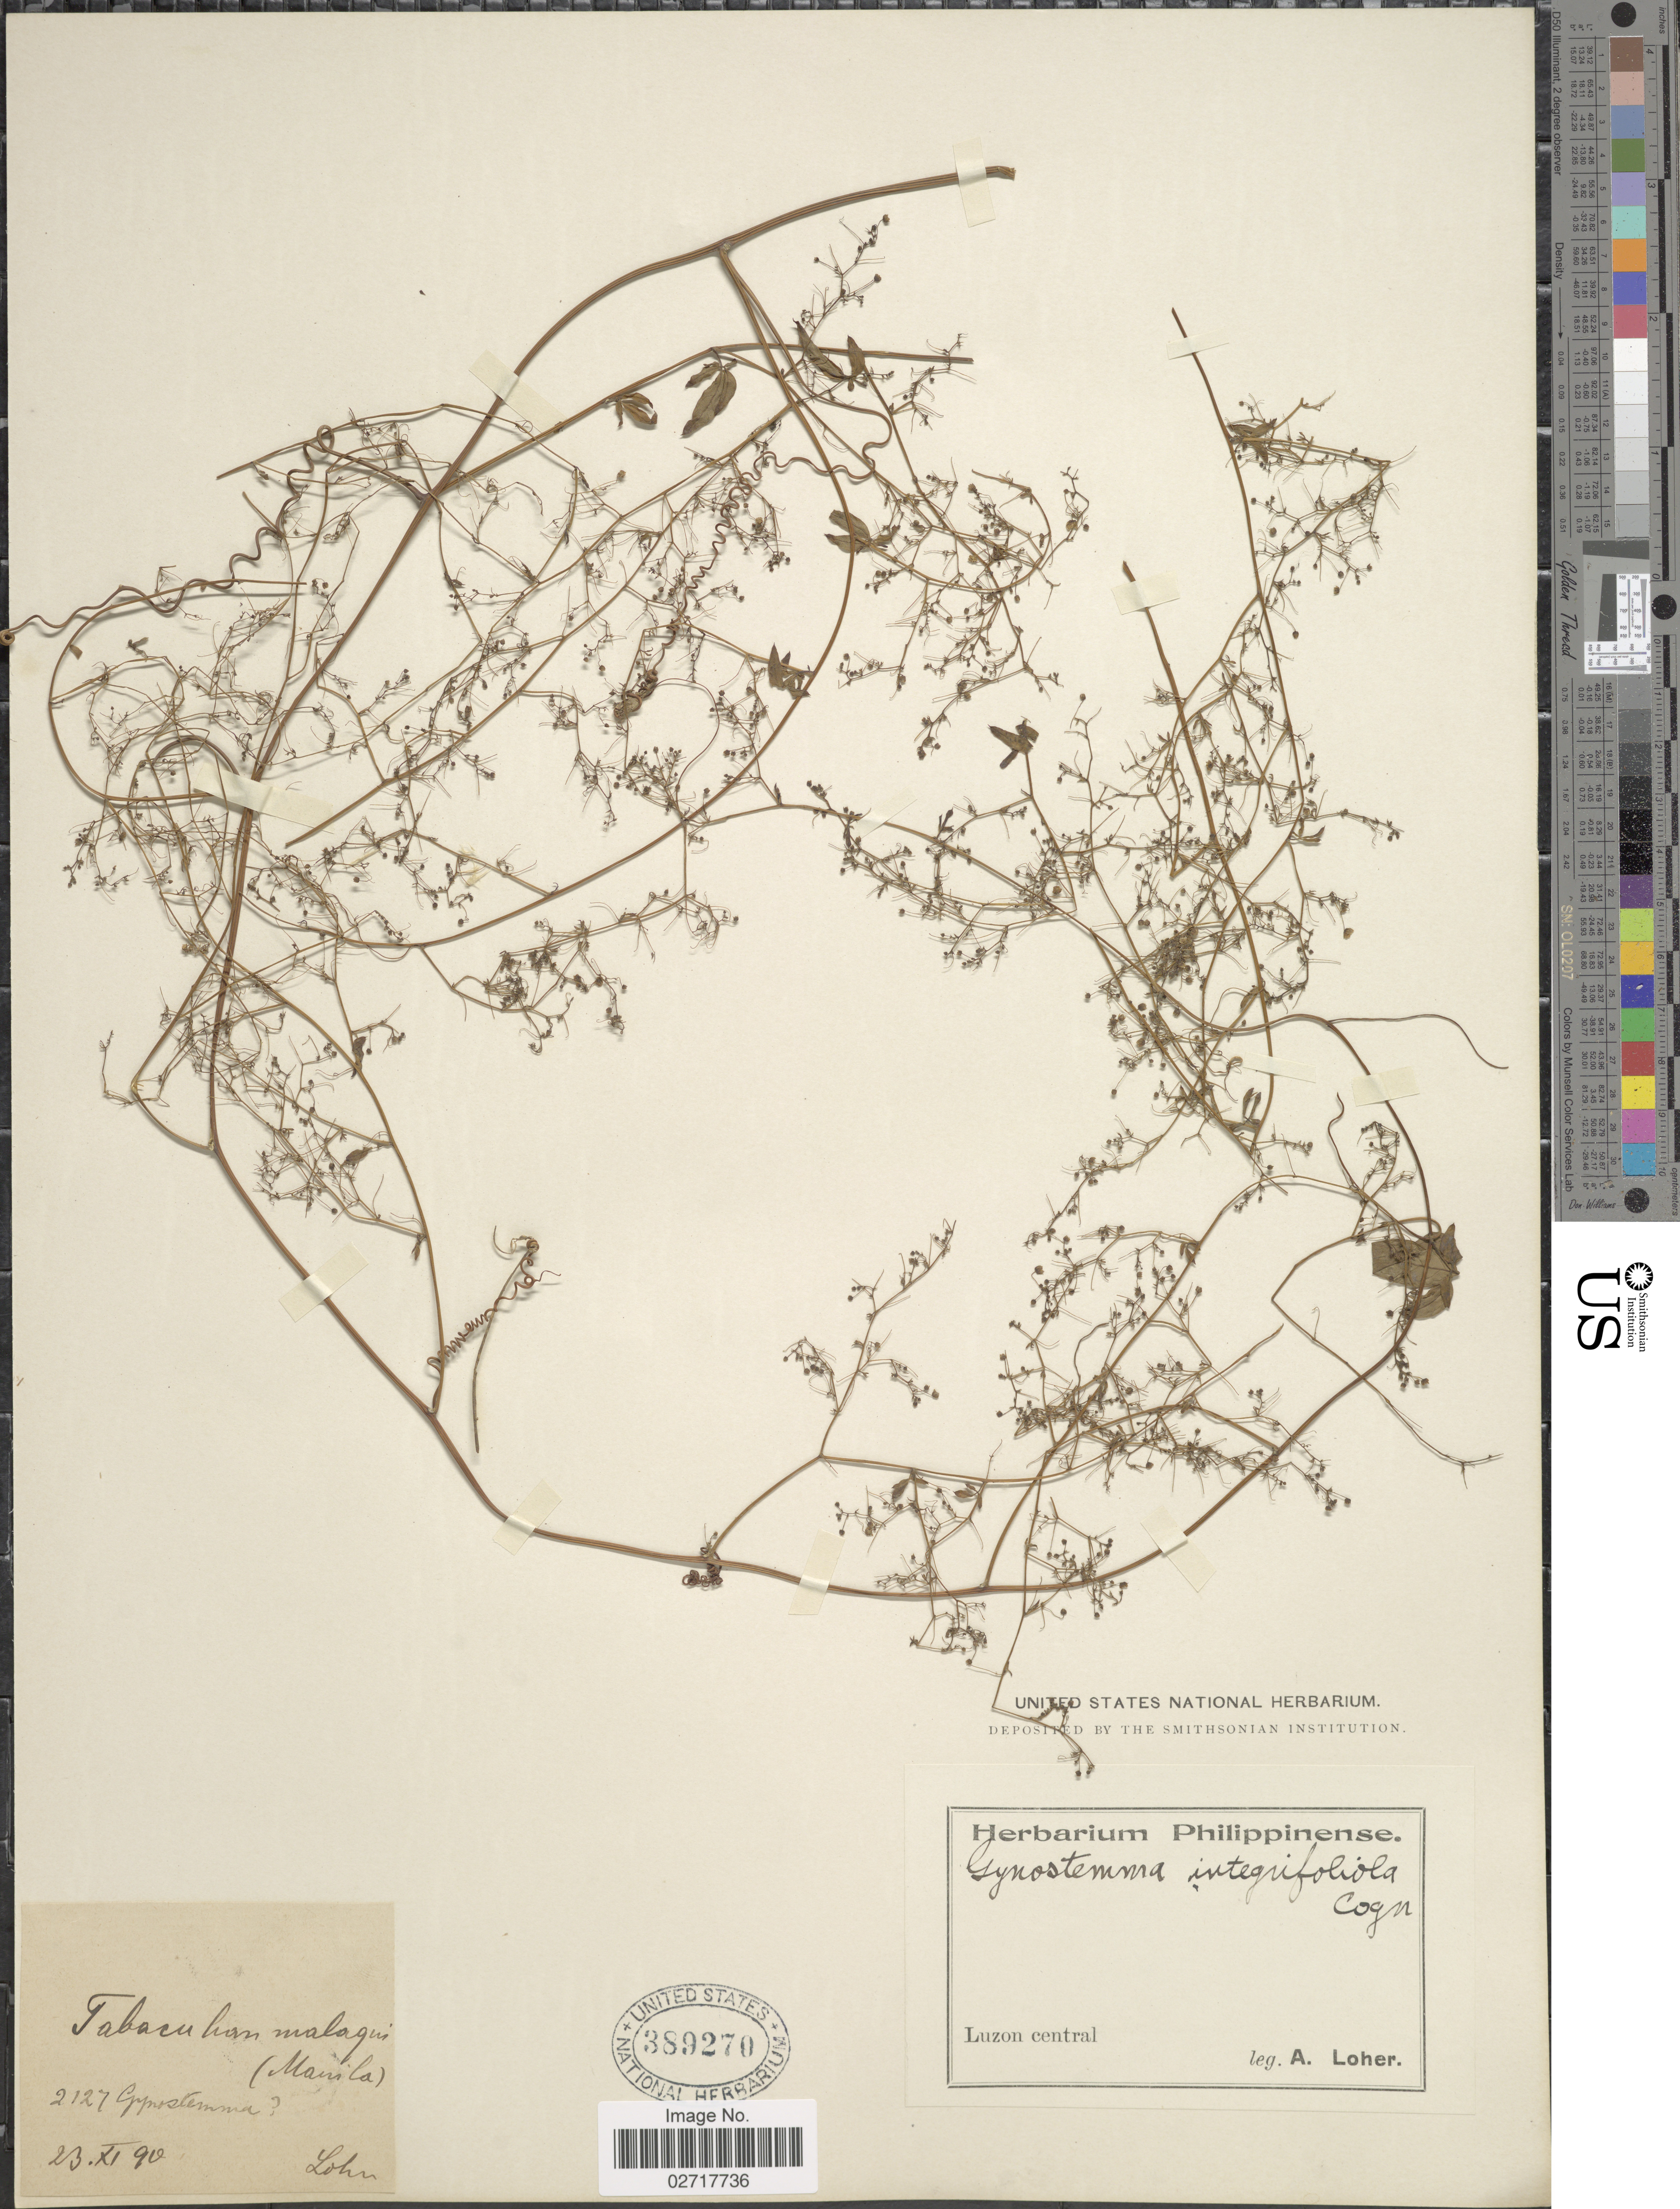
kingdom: Plantae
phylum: Tracheophyta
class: Magnoliopsida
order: Cucurbitales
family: Cucurbitaceae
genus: Neoalsomitra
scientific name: Neoalsomitra clavigera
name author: (M. Roem.) Hutch.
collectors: A. Loher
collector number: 2127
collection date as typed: Transcribed d/m/y: 23/11/90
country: Philippines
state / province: National Capital Region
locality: Tabacuhan Malagini (Manila)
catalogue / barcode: US 389270